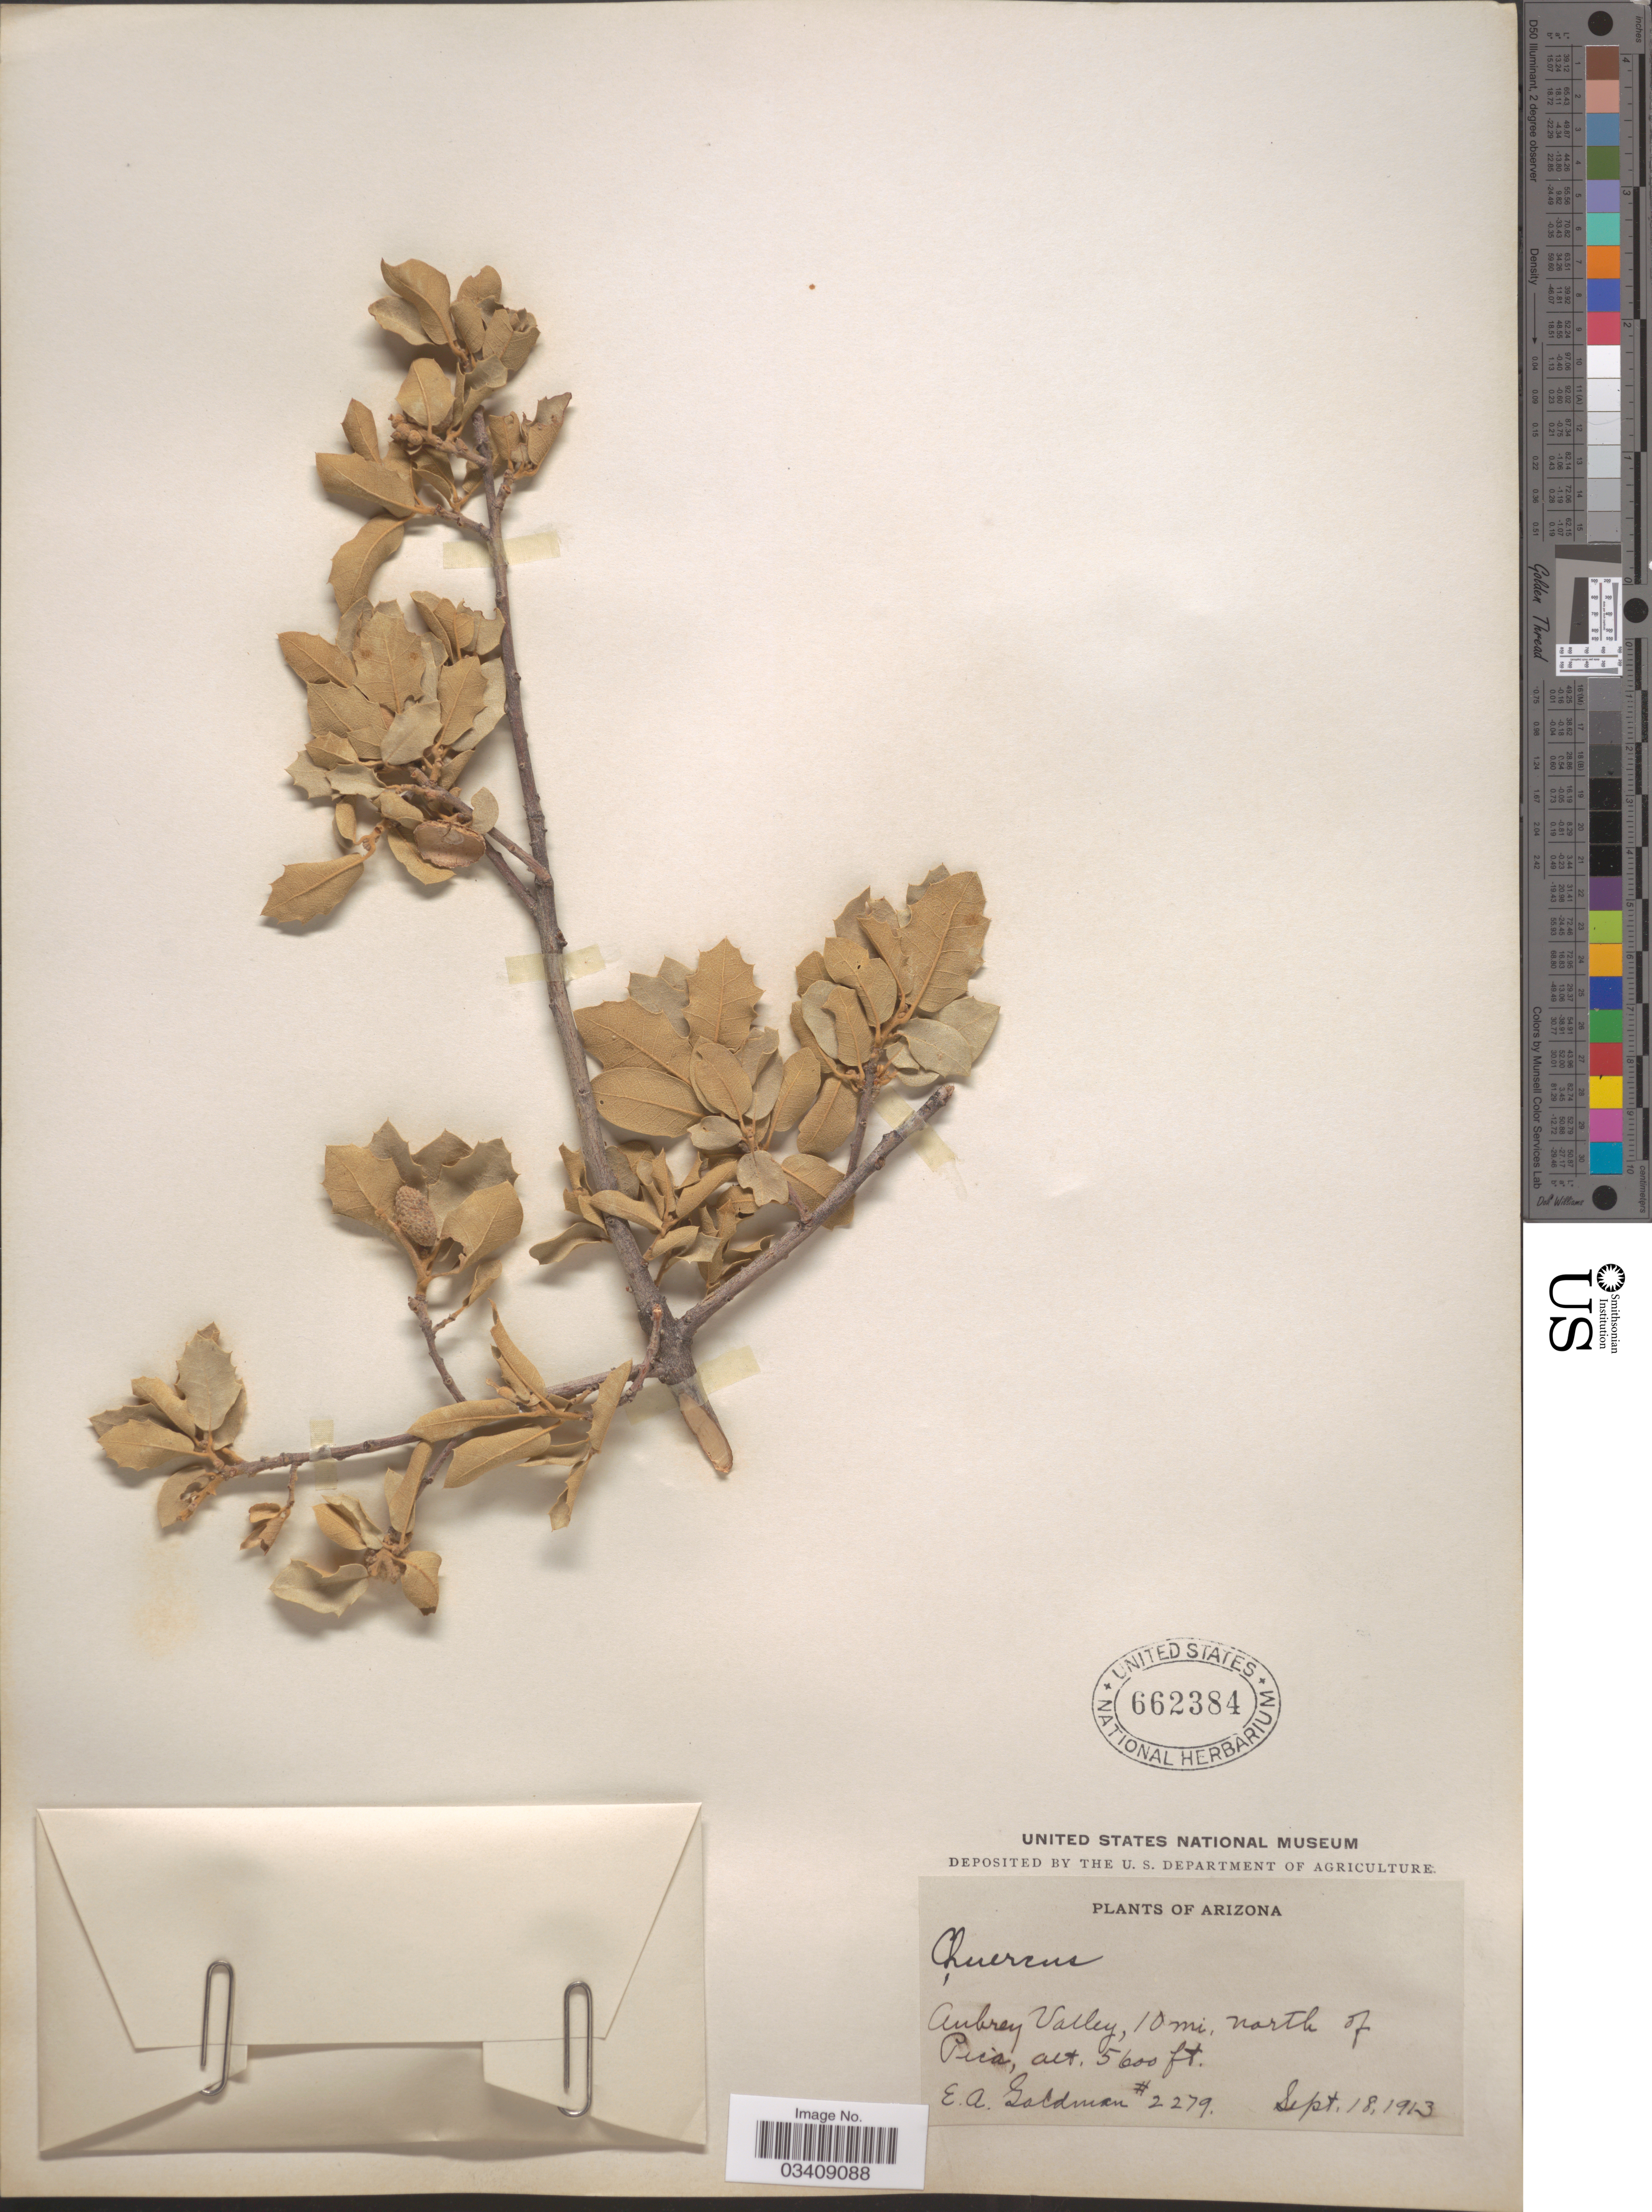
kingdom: Plantae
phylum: Tracheophyta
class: Magnoliopsida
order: Fagales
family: Fagaceae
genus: Quercus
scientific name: Quercus turbinella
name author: Greene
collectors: E. A. Goldman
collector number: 2279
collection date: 1913-09-18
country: United States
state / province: Arizona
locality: Aubrey Valley, 10 mi. north of Pica.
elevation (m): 1707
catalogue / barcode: US 662384